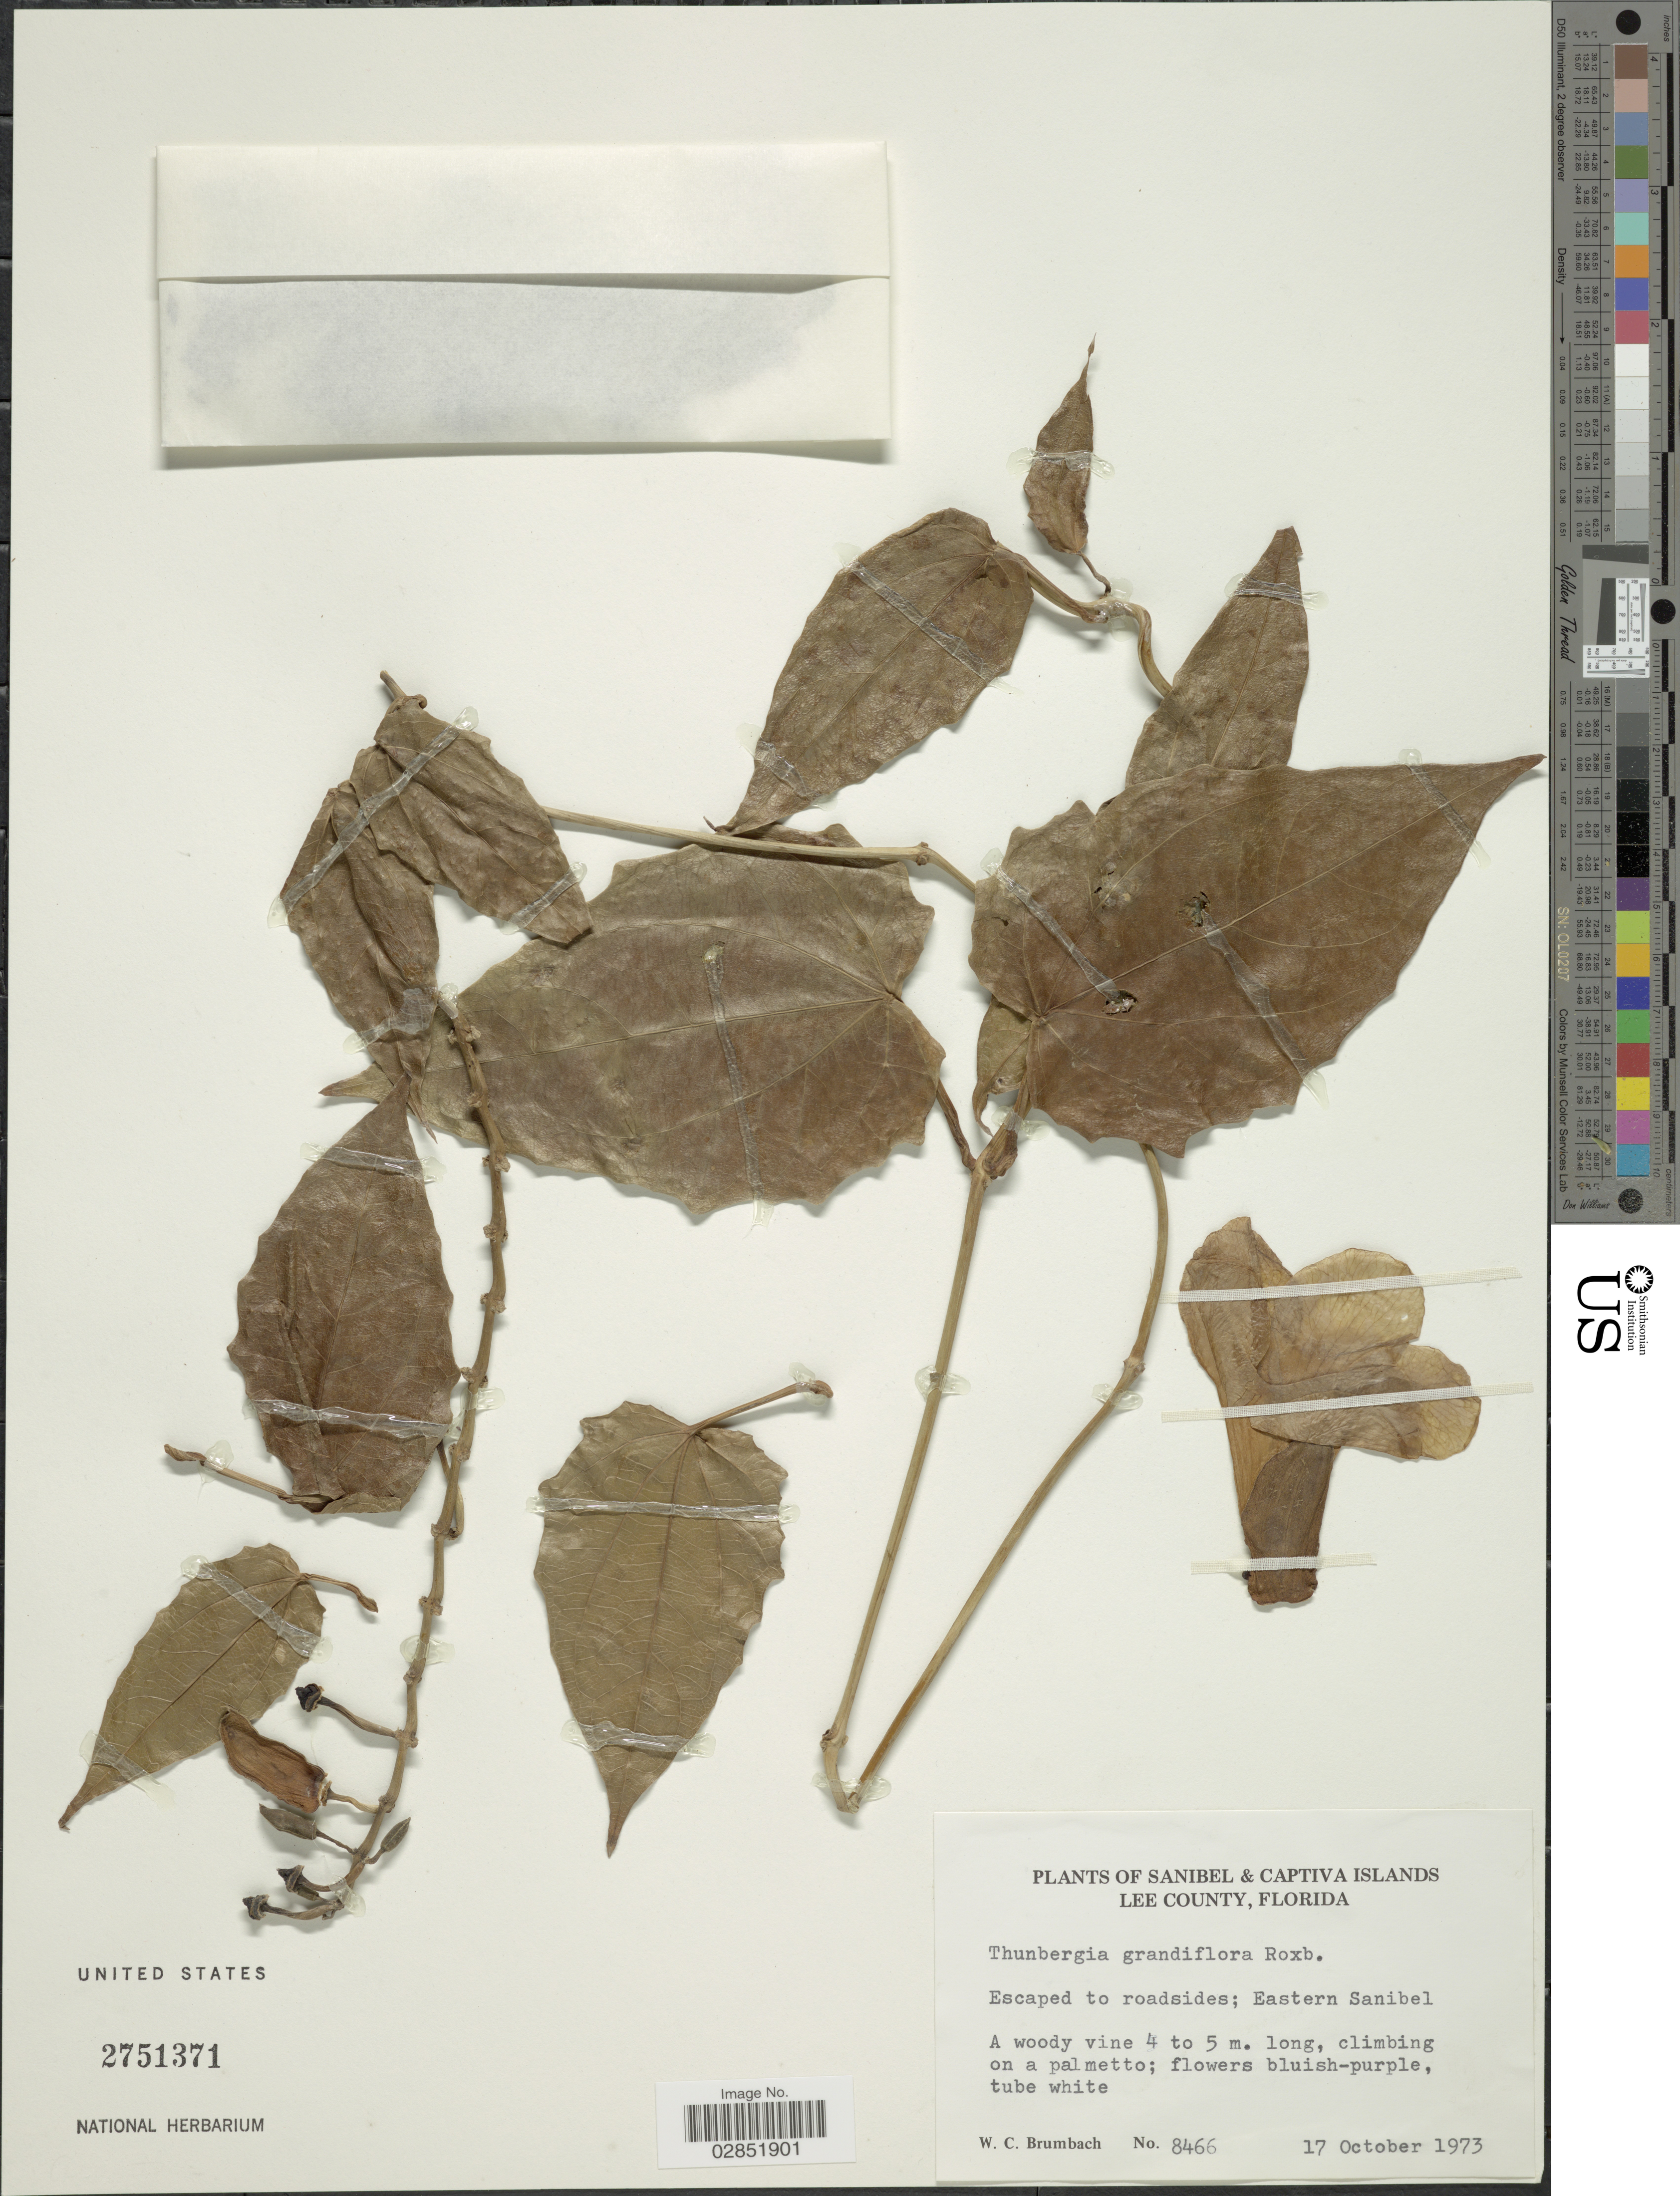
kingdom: Plantae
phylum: Tracheophyta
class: Magnoliopsida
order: Lamiales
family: Acanthaceae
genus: Thunbergia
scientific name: Thunbergia grandiflora 'Alba'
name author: (Roxb. ex Rottler) Roxb.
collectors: W. C. Brumbach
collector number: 8466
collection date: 1973-10-17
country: United States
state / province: Florida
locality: Escaped to roadsides; Eastern Sanibel.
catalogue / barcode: US 2751371